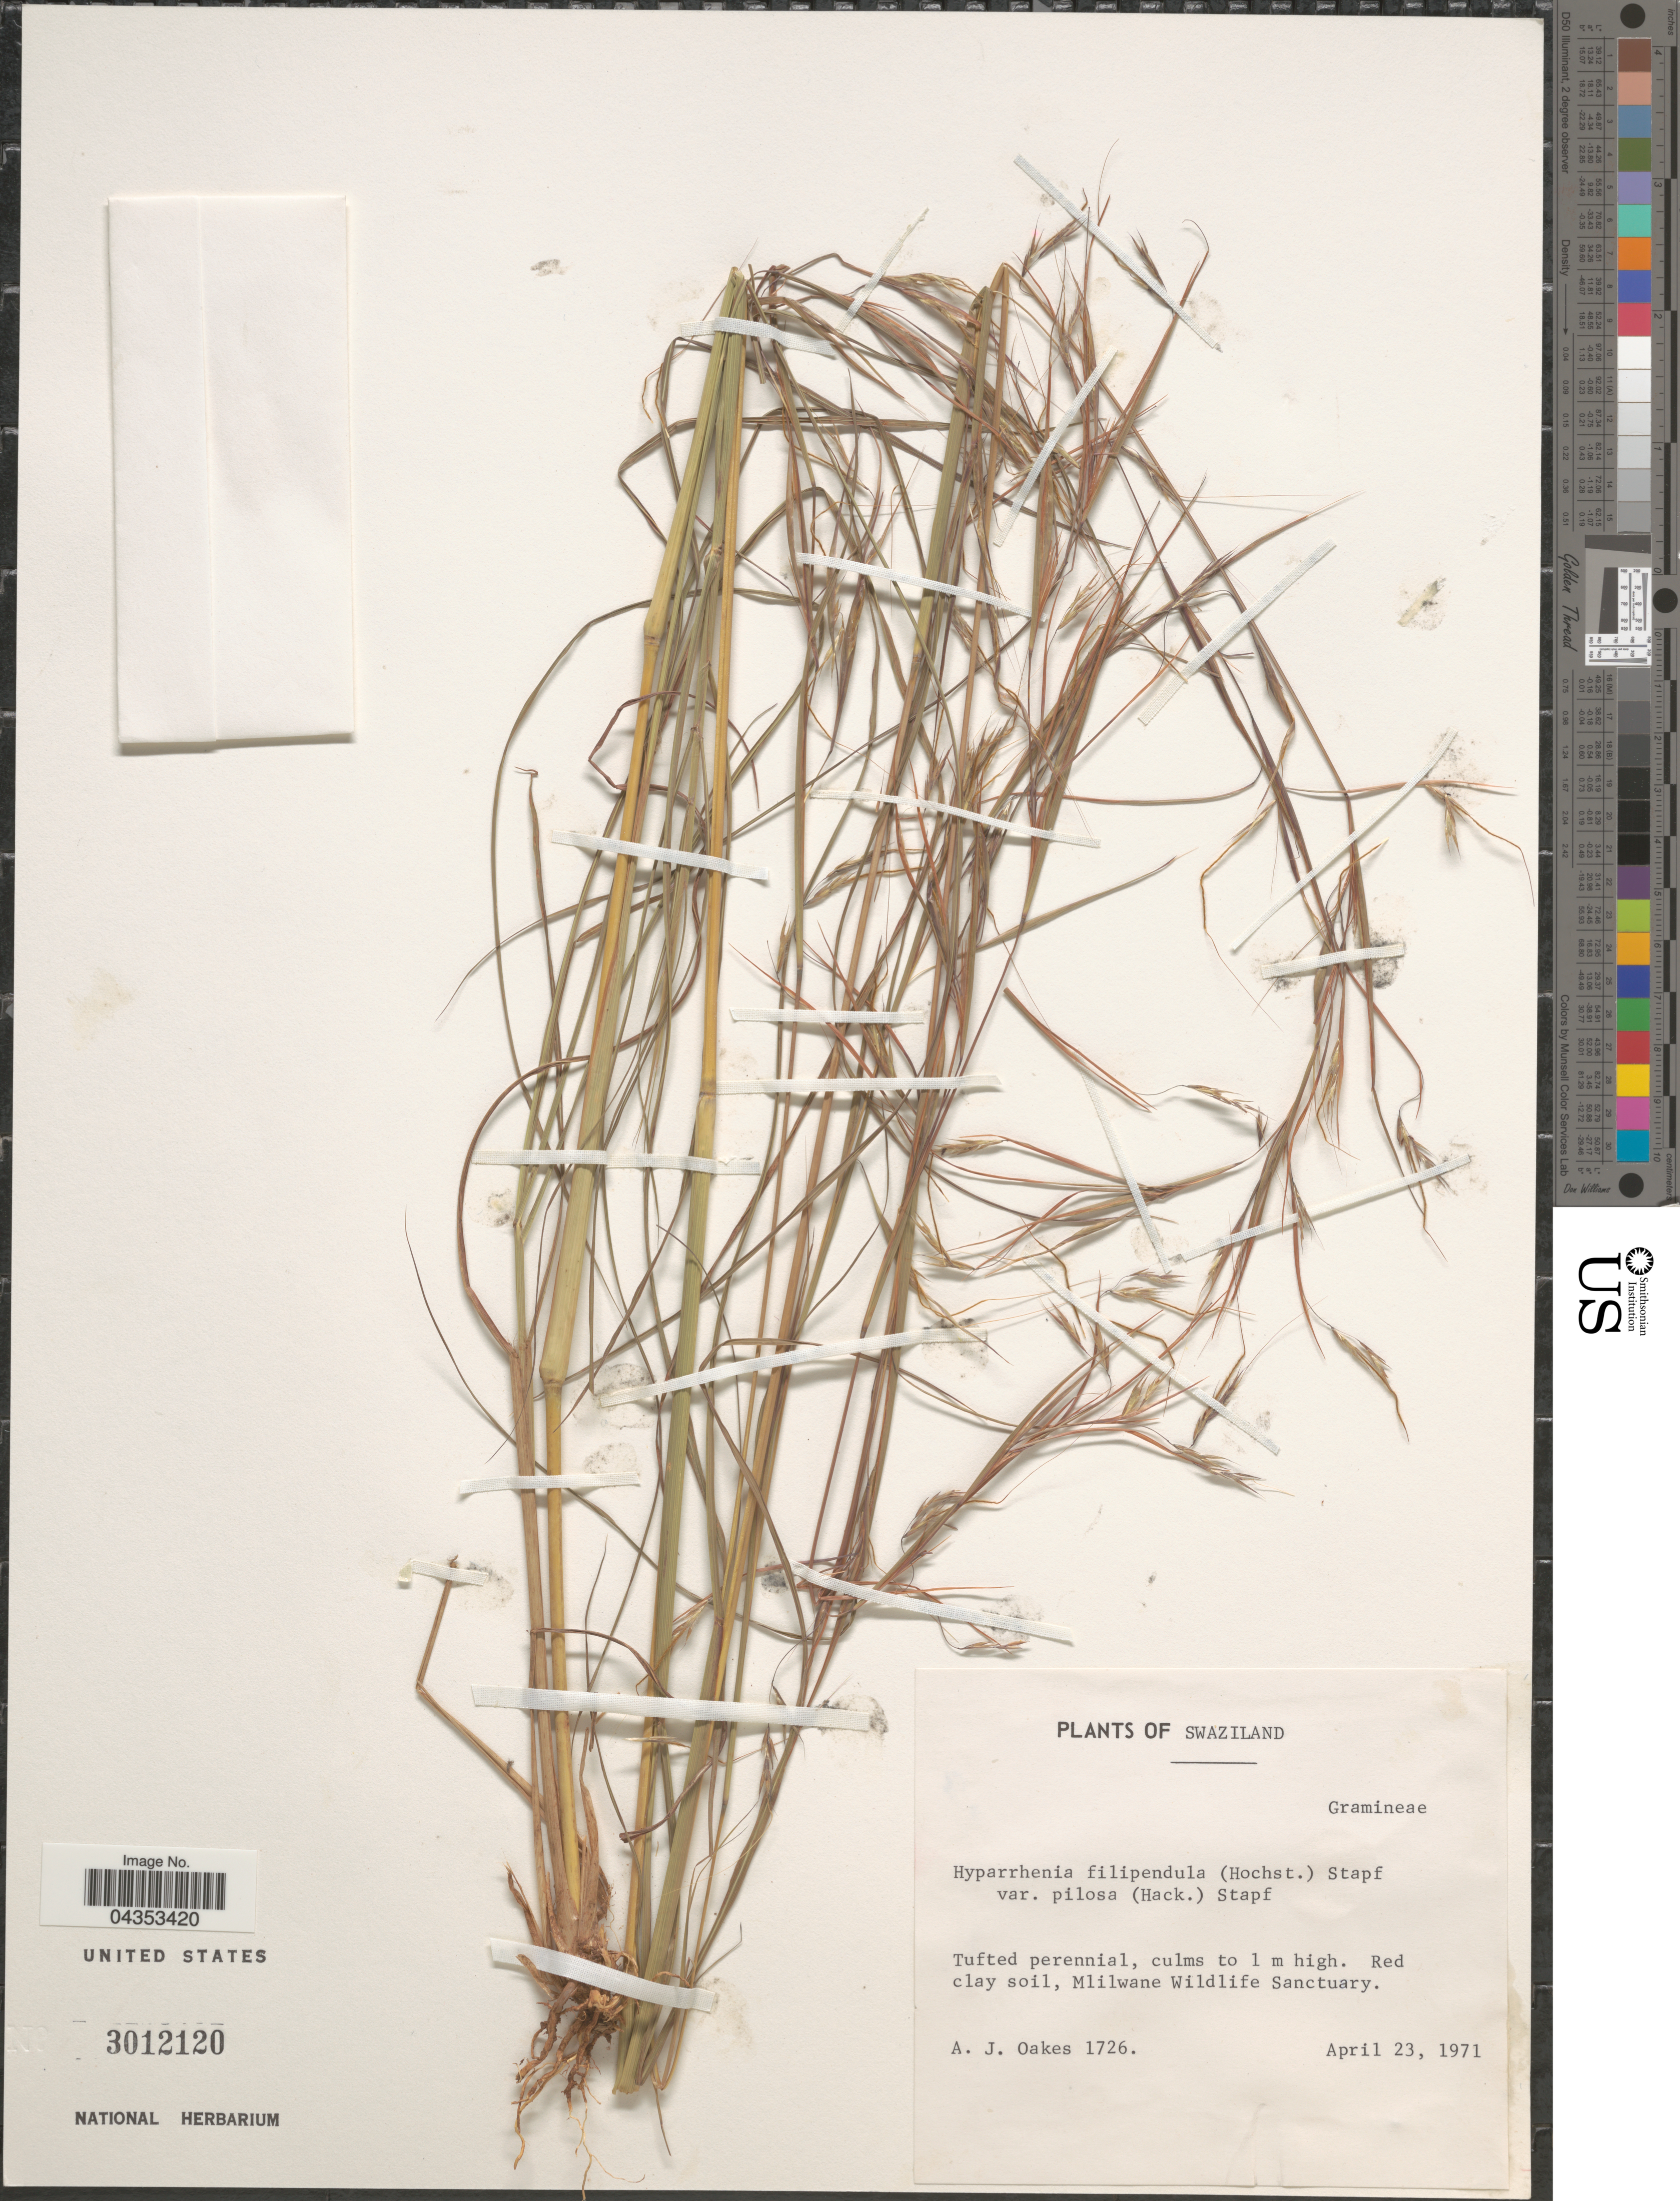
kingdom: Plantae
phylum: Tracheophyta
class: Liliopsida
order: Poales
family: Poaceae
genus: Hyparrhenia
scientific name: Hyparrhenia filipendula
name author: (Hochr.) Stapf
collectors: A. Oakes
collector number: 1726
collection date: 1971-04-23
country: Eswatini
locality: Mlilwane Wildlife Sanctuary.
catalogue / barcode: US 3012120